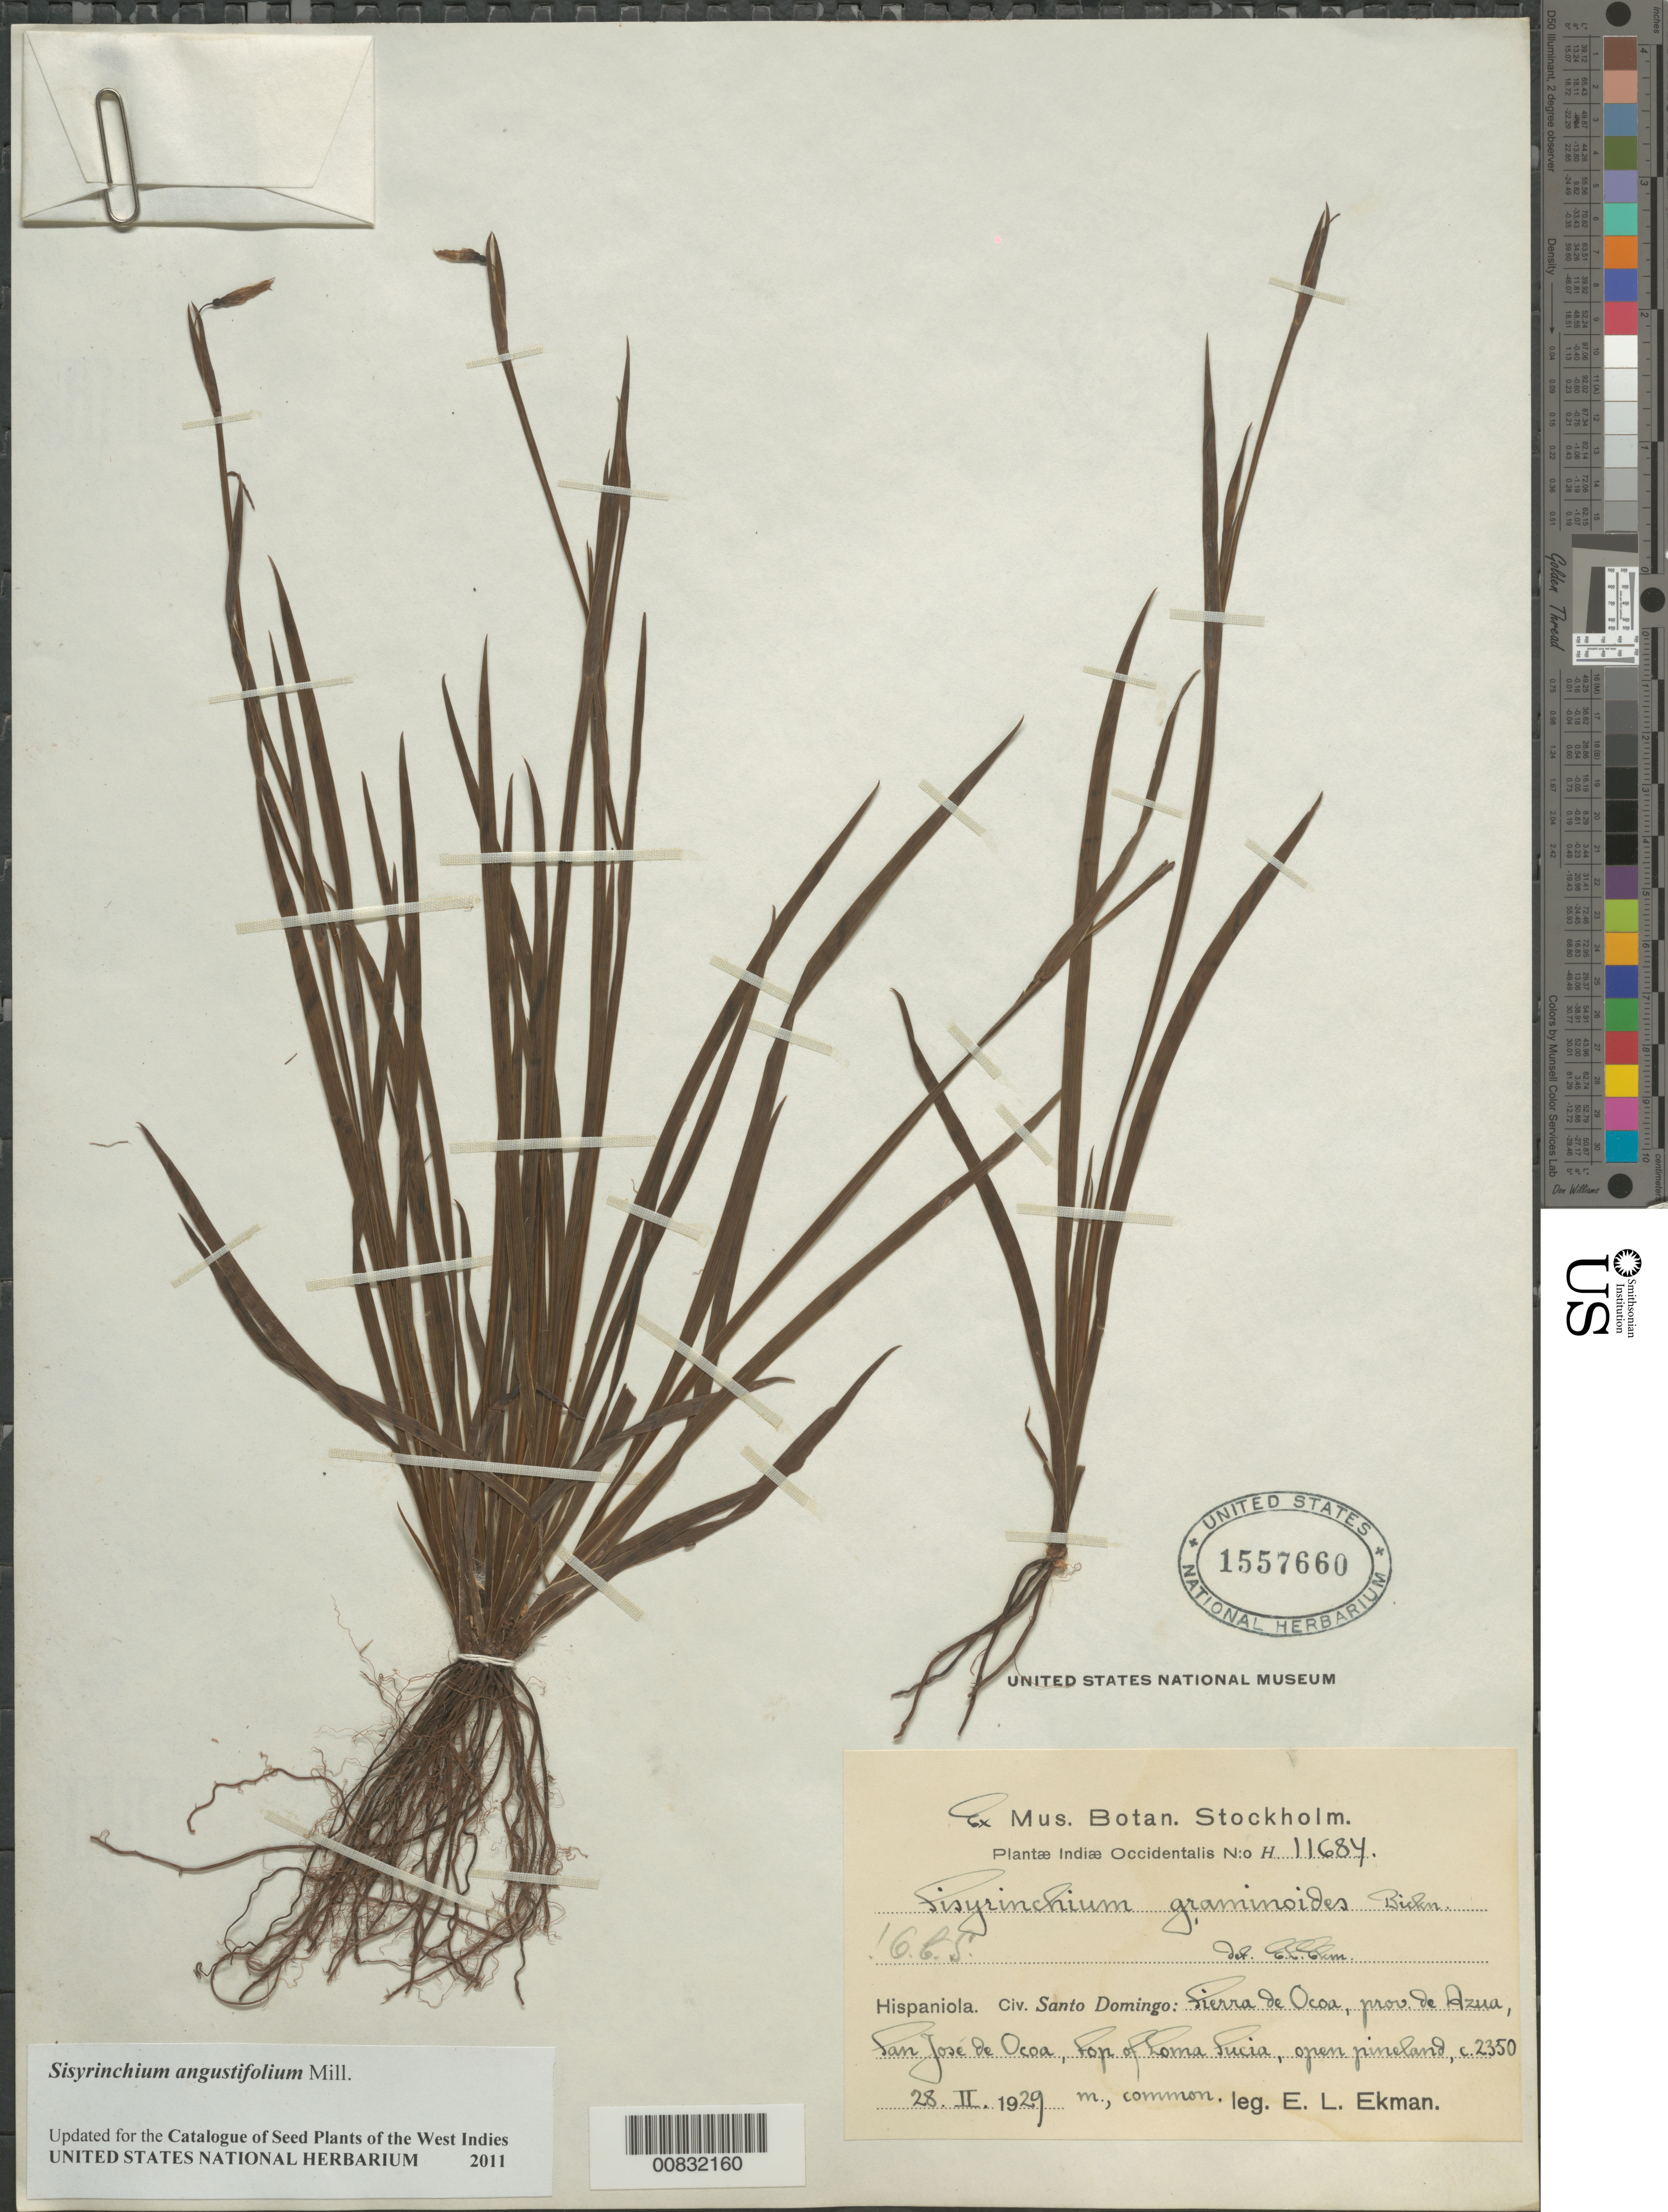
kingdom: Plantae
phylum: Tracheophyta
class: Liliopsida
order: Asparagales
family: Iridaceae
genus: Sisyrinchium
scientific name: Sisyrinchium angustifolium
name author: Mill.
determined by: Ekman, E. L.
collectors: E. L. Ekman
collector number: H 11684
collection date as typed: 28 Feb 1929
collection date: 1929-02-28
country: Dominican Republic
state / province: Azua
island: Hispaniola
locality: Sierra de Ocoa, San José de Ocoa,Top of Loma Lucia.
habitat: Open pineland.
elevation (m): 2350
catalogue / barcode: US 1557660